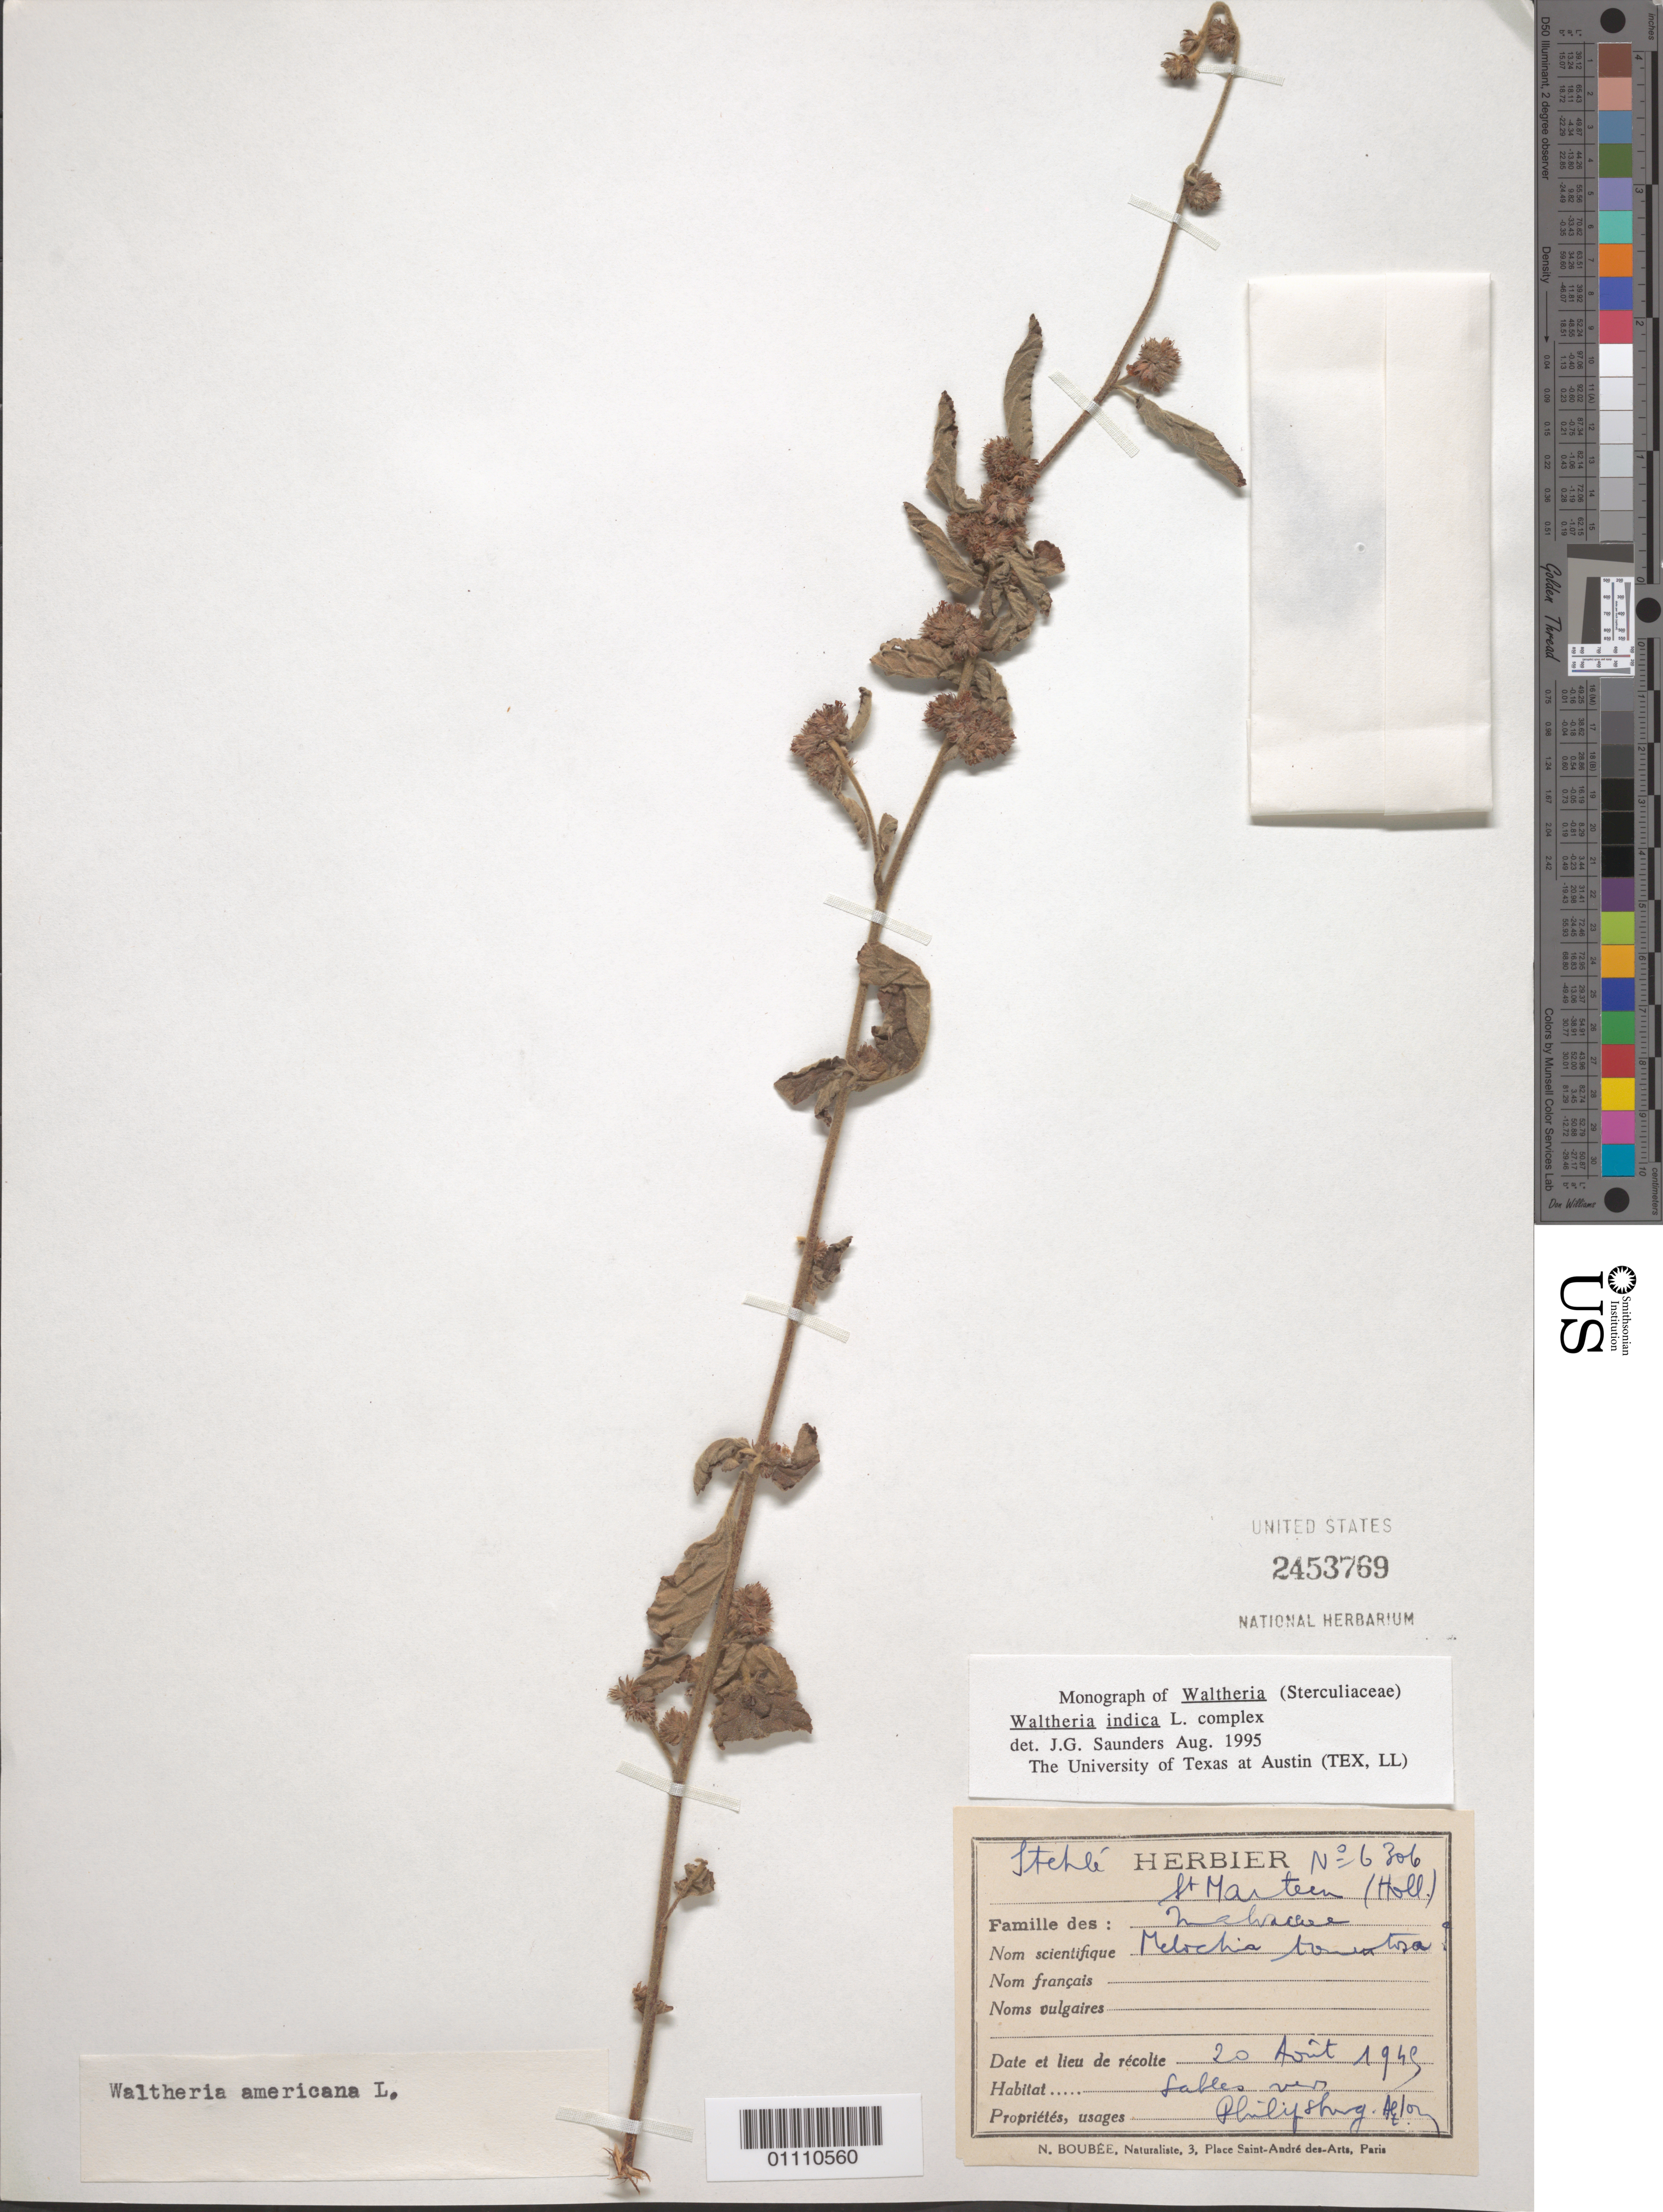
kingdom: Plantae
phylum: Tracheophyta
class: Magnoliopsida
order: Malvales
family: Malvaceae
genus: Waltheria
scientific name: Waltheria indica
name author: L.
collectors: H. Stehlé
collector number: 6306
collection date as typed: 20 Aug 1949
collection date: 1949-08-20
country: Sint Maartin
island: Sint Maarten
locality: Salles vers Philipsburg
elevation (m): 10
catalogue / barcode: US 2453769